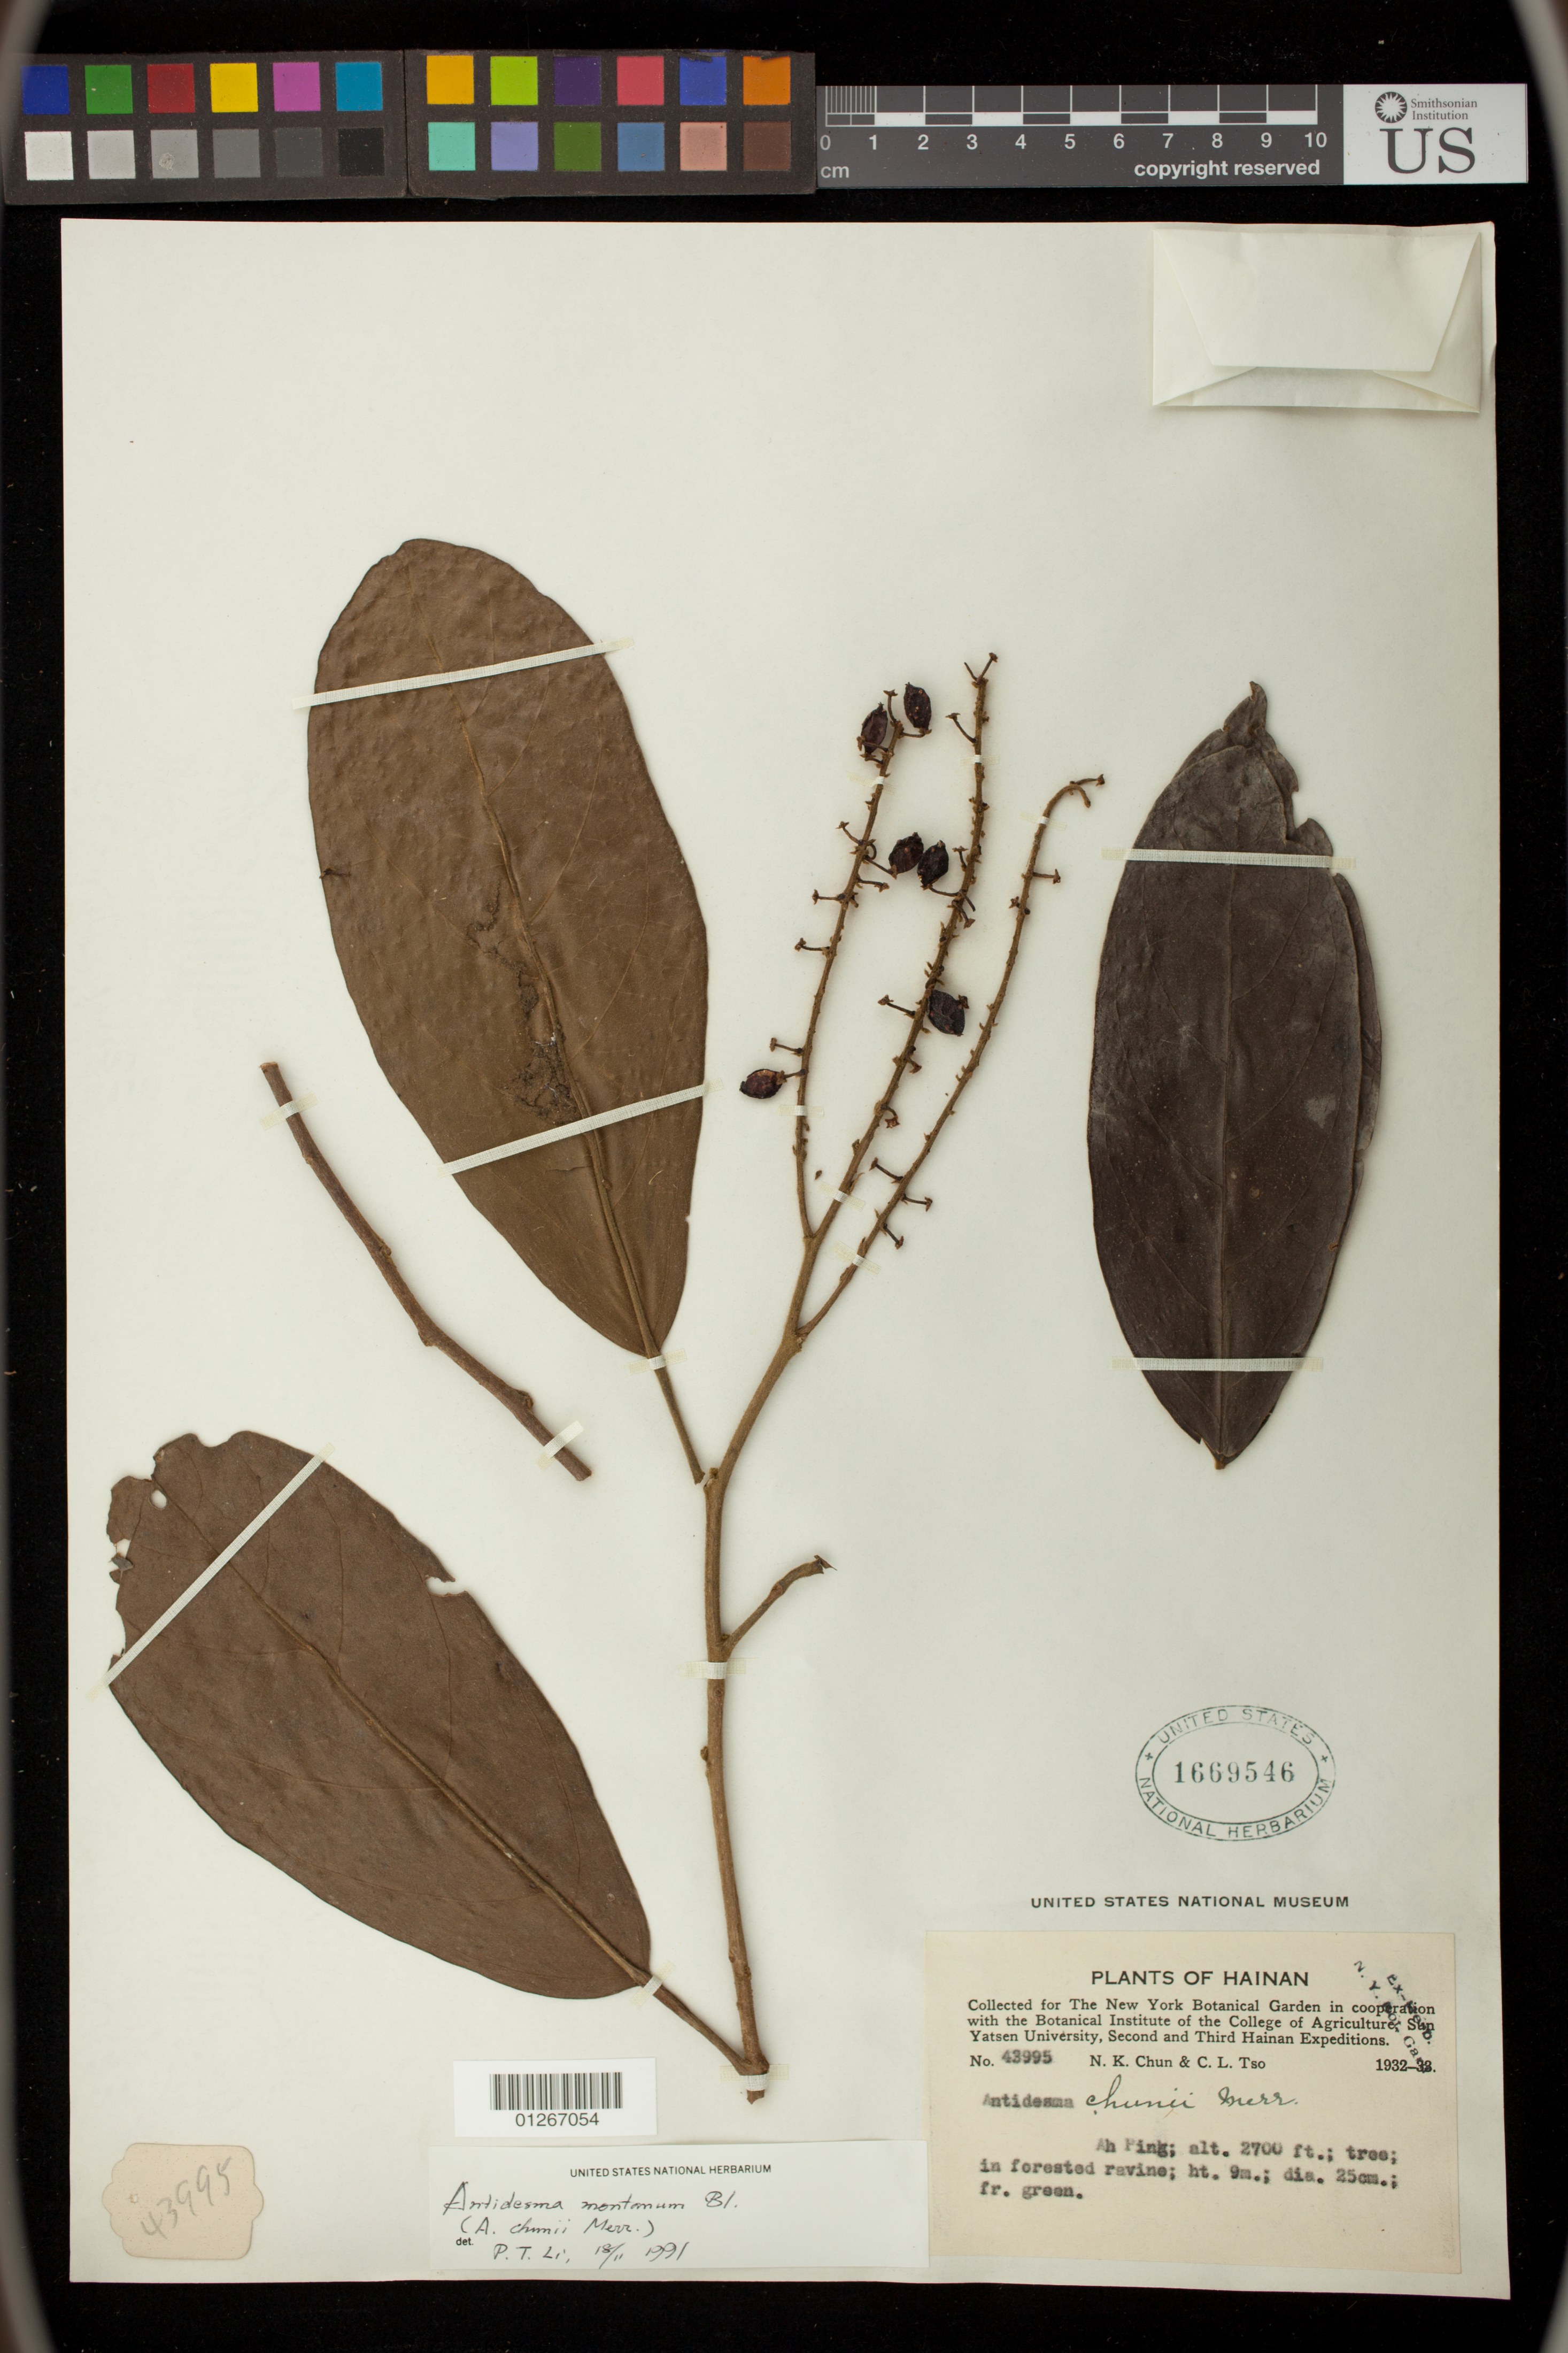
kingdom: Plantae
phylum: Tracheophyta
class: Magnoliopsida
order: Malpighiales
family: Phyllanthaceae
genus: Antidesma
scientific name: Antidesma montanum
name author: Blume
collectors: N. K. Chun & C. Tso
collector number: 43995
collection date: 1932/1933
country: China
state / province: Hainan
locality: Ah Ping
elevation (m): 823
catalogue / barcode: US 1669546